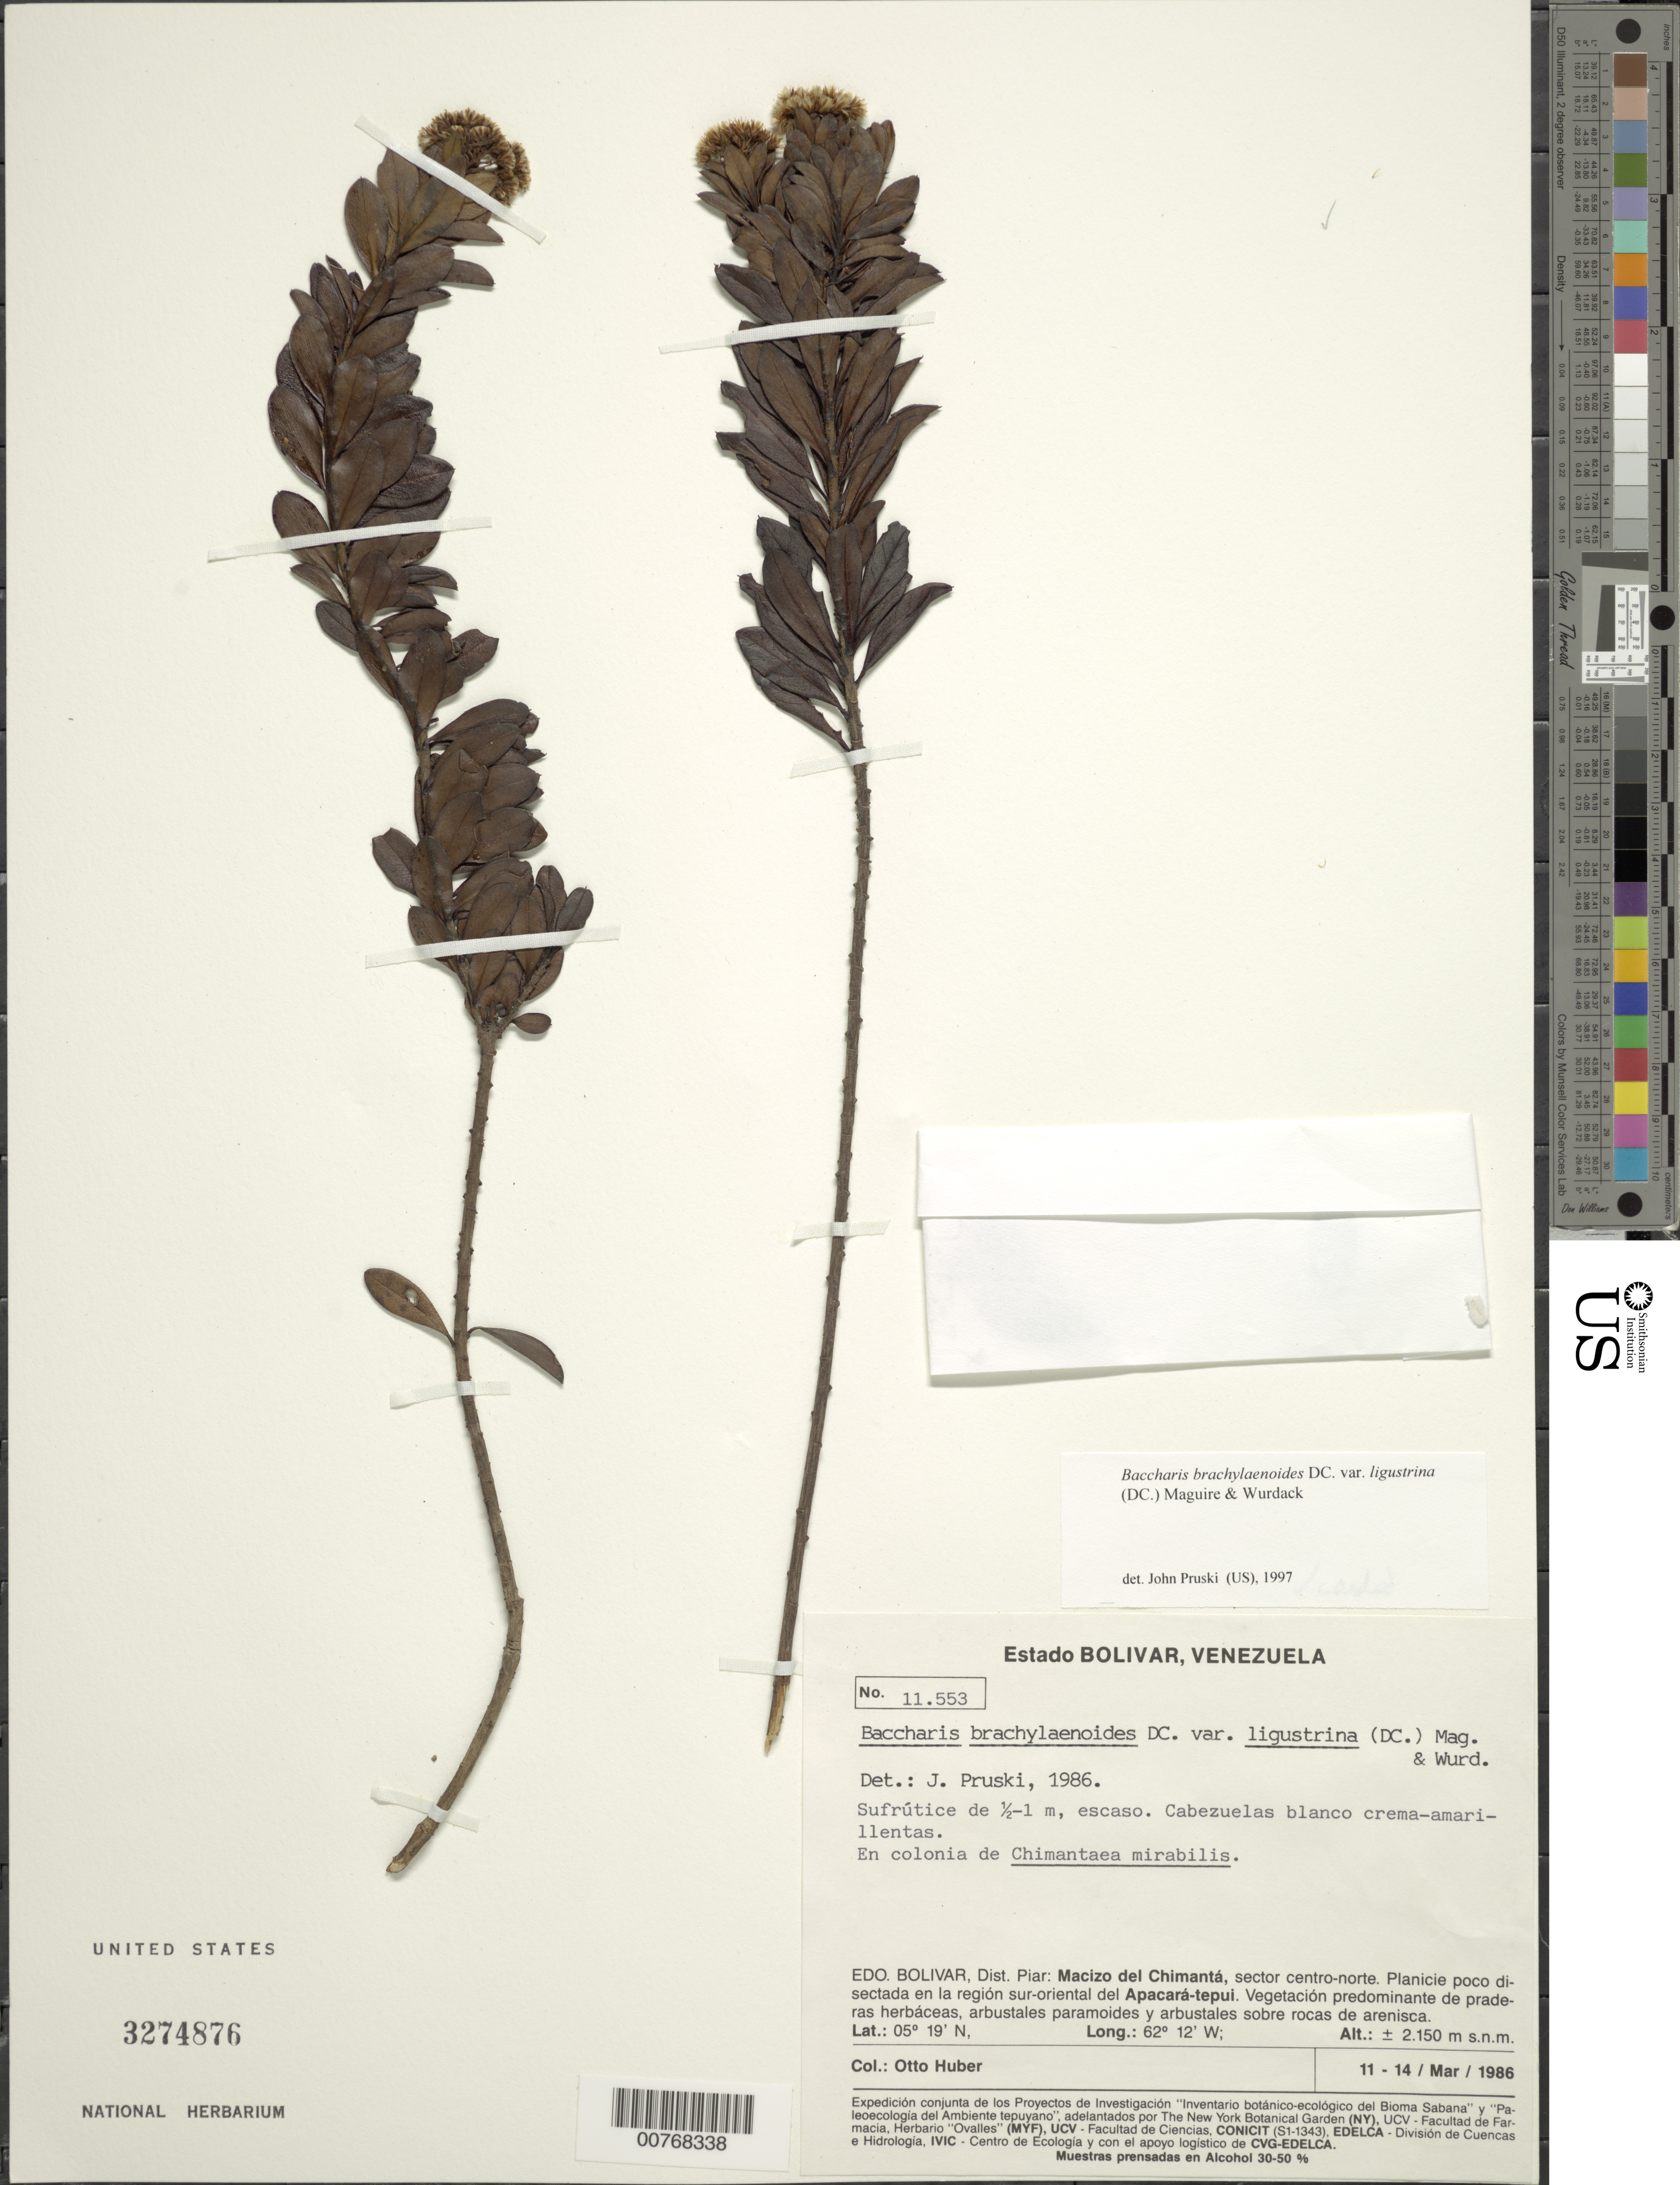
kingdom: Plantae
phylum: Tracheophyta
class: Magnoliopsida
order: Asterales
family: Asteraceae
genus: Baccharis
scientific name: Baccharis brachylaenoides var. ligustrina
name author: (DC.) Maguire & Wurdack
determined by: Pruski, J. F.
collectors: O. Huber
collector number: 11553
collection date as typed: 11-Mar-86 to 14-Mar-86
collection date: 1986-03-11/1986-03-14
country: Venezuela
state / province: Bolívar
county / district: Piar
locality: Macizo del Chimantá, sector centro-norte, sur-oriental del Apacará-tepuí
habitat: En colonia de Chimantaea mirabilis, vegetation predominantly of grassy meadows, paramoides shrubs and shrubs on sandstone rocks.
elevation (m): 2150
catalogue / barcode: US 3274876